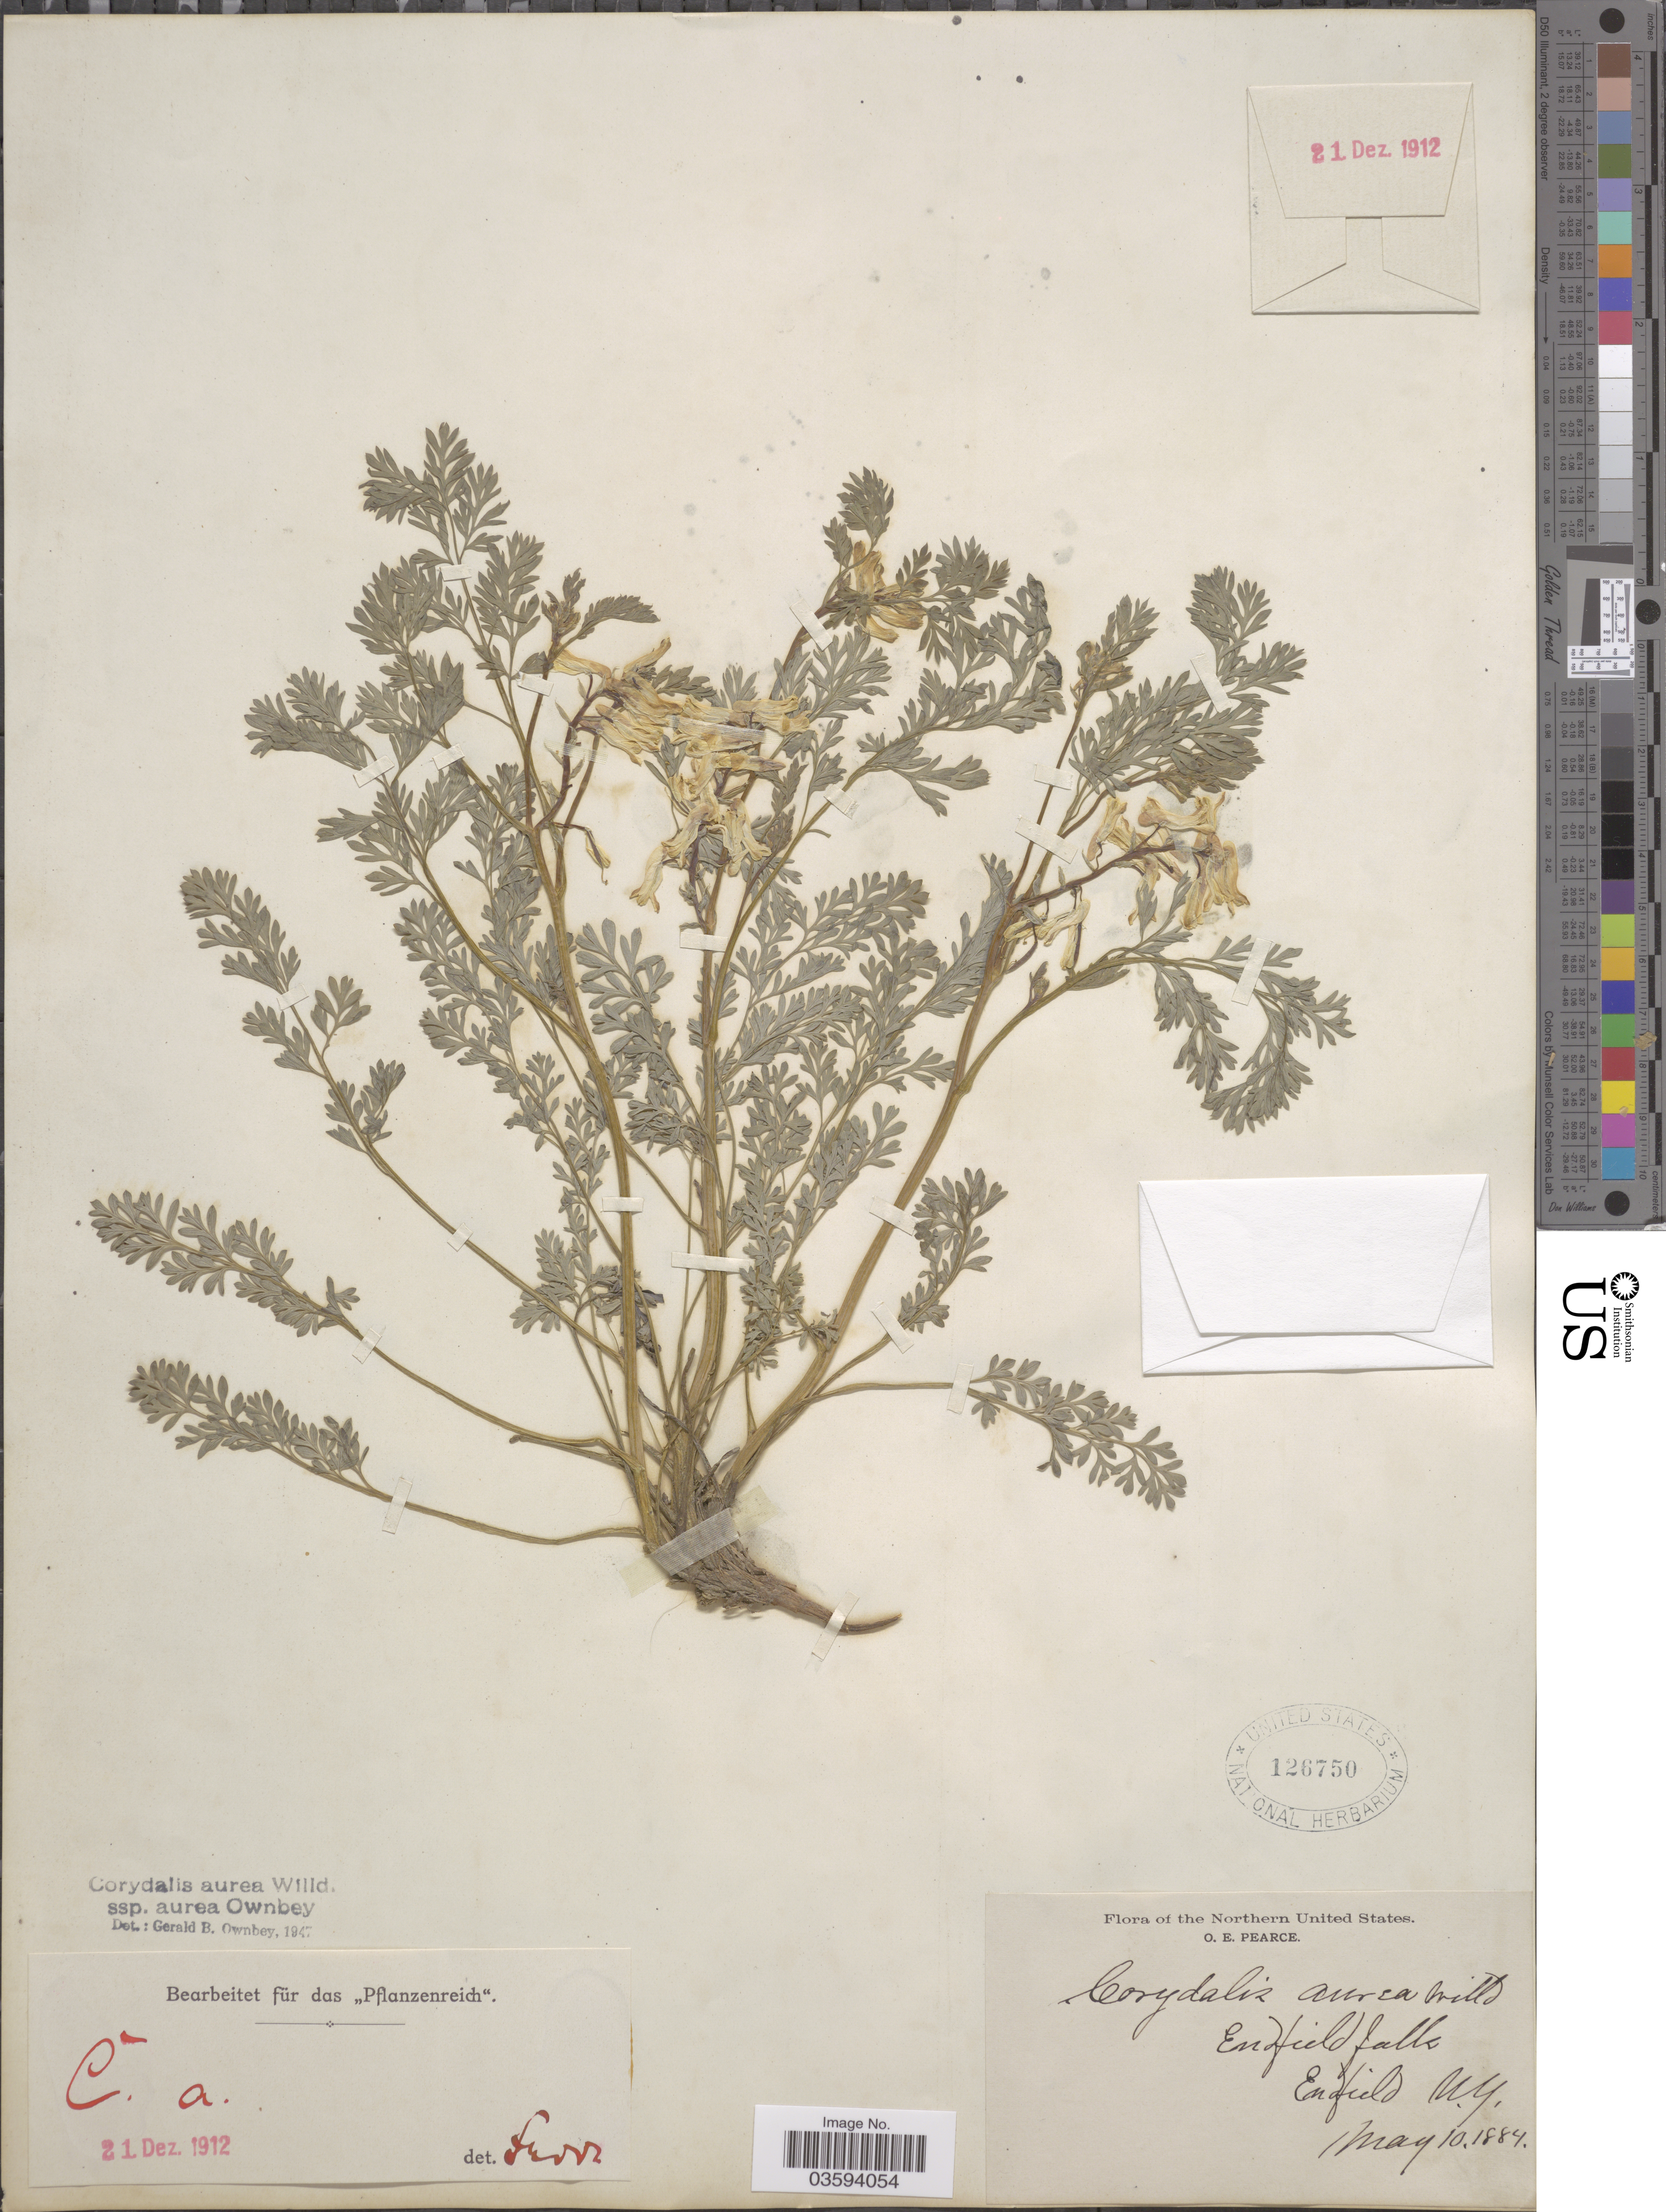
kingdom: Plantae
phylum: Tracheophyta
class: Magnoliopsida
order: Ranunculales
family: Papaveraceae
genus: Corydalis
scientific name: Corydalis aurea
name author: Willd.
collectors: O. E. Pearce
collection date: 1884-05-10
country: United States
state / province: New York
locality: Endfield falls, Endfield.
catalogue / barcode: US 126750